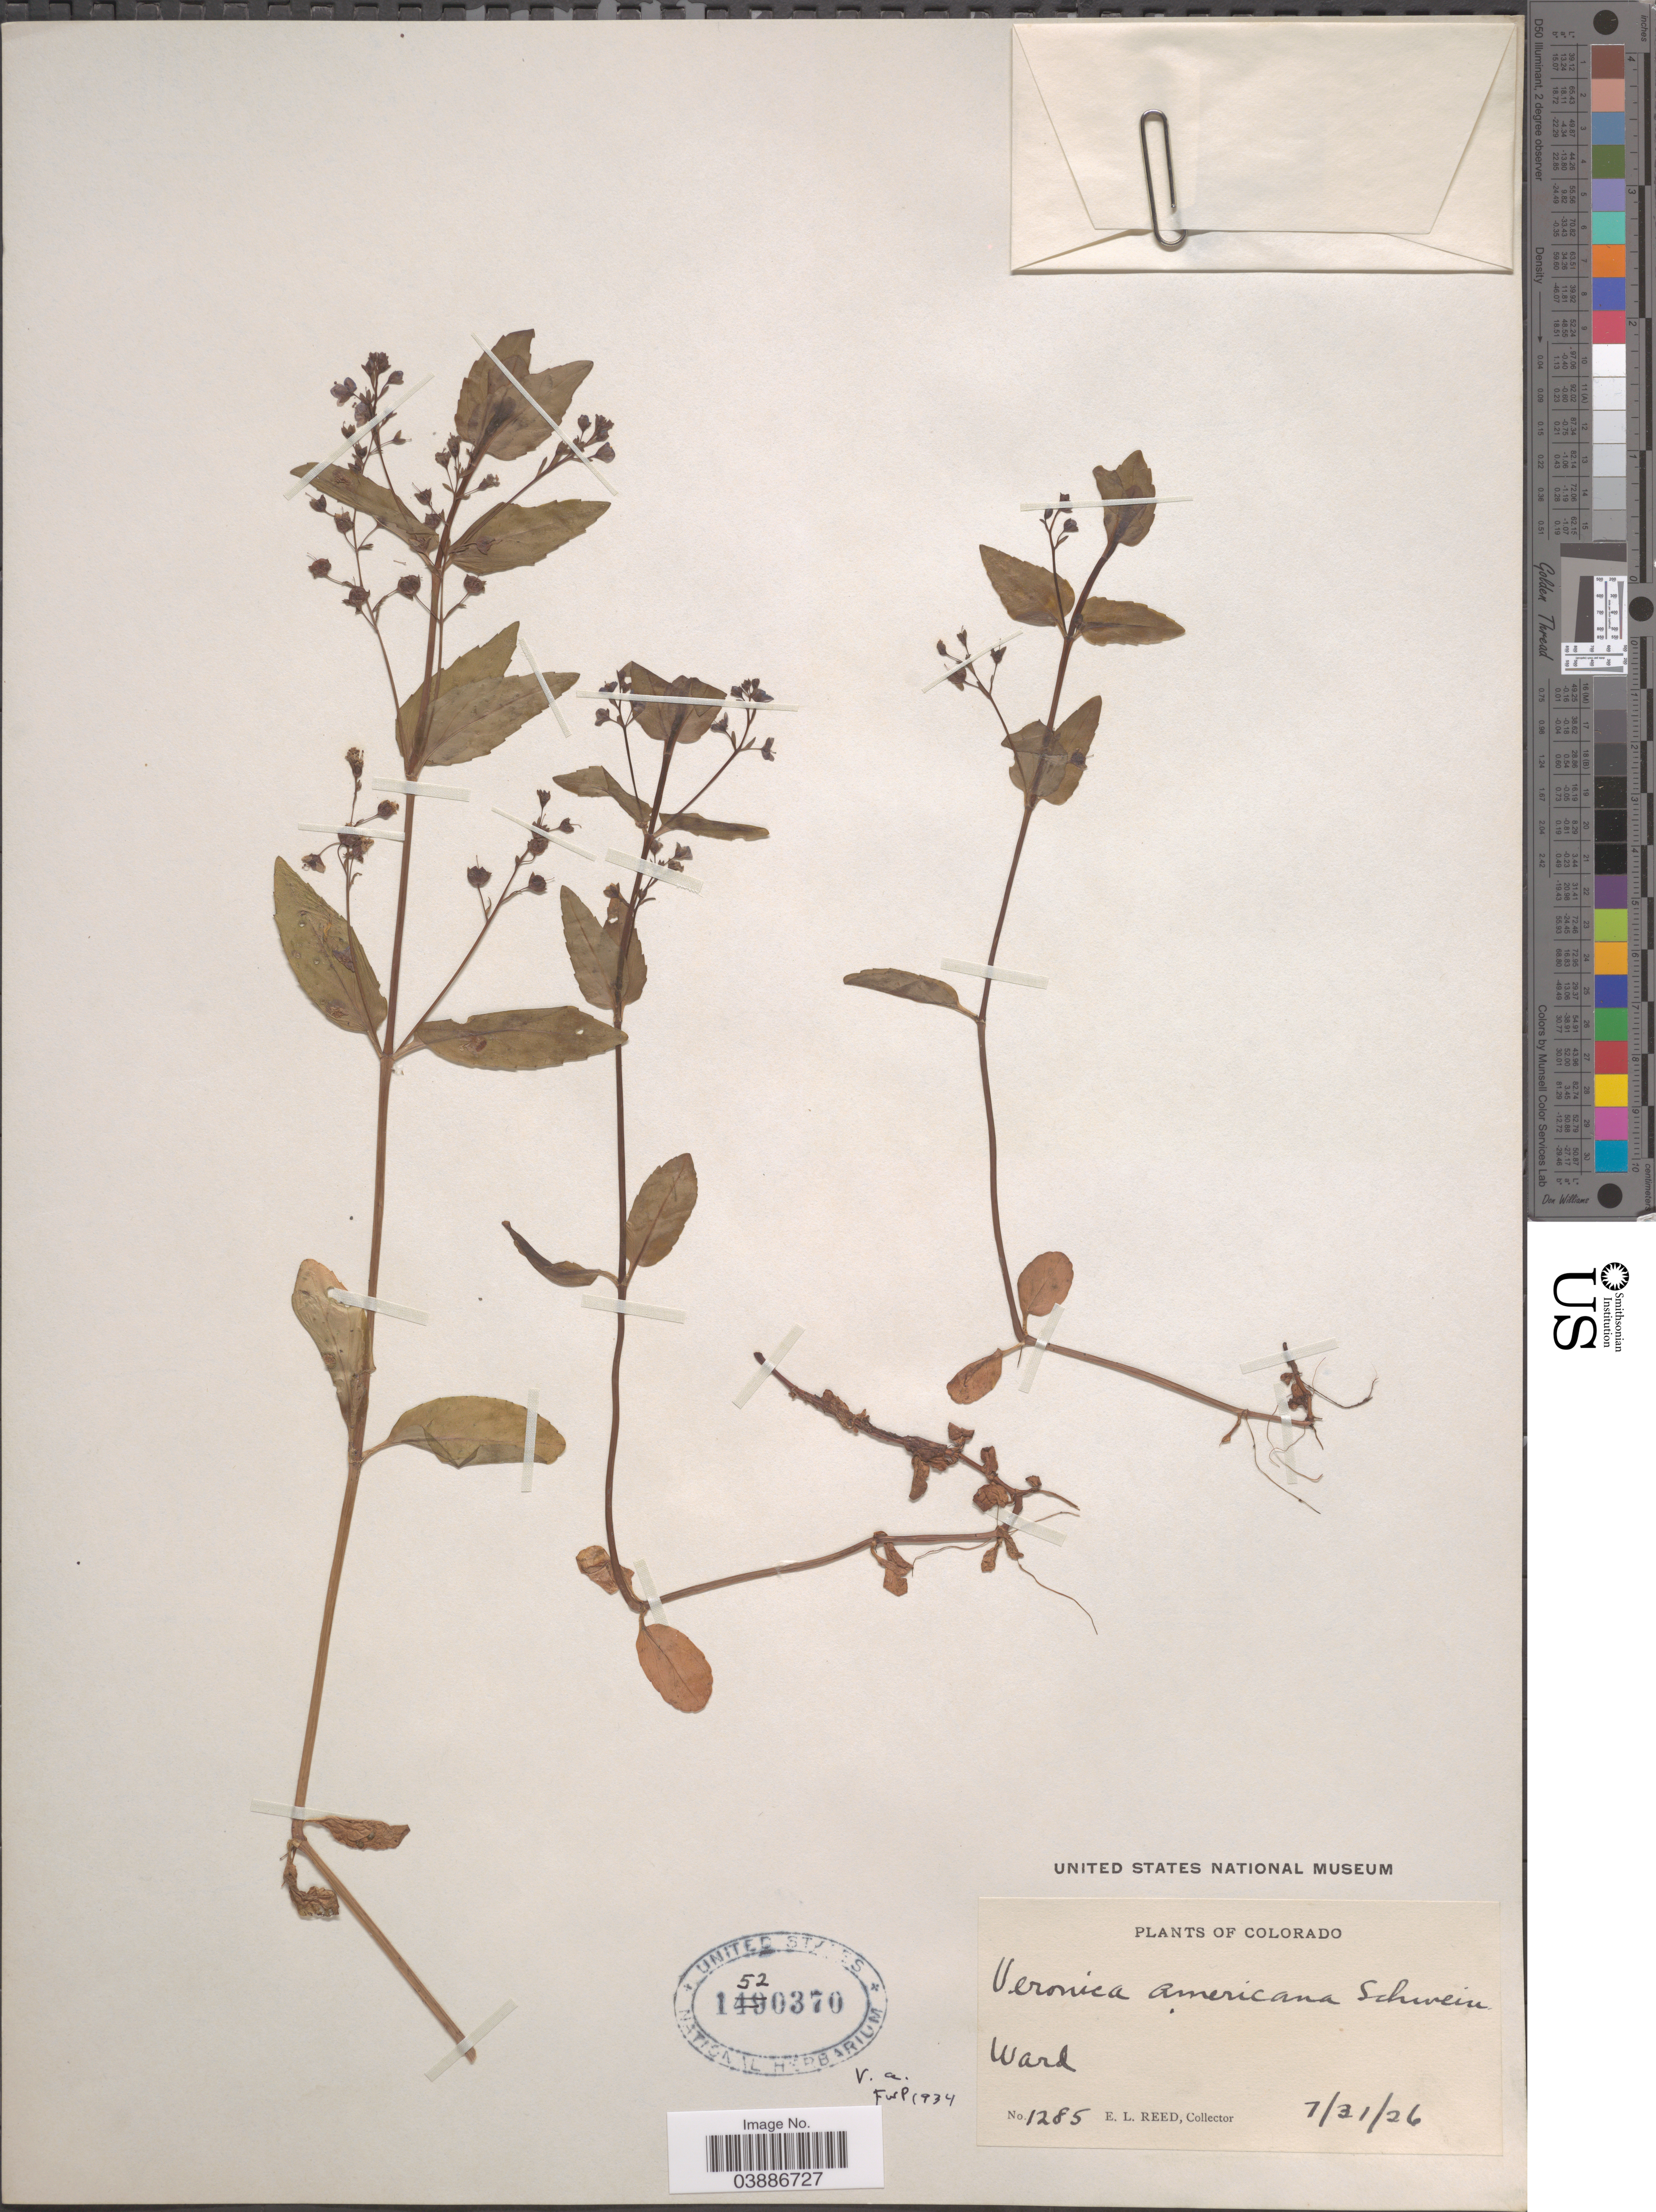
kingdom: Plantae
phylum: Tracheophyta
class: Magnoliopsida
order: Lamiales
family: Plantaginaceae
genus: Veronica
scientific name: Veronica americana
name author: Schwein. ex Benth.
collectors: E. Reed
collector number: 1285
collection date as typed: Transcribed d/m/y: 31/7/26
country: United States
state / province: Colorado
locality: Ward.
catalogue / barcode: US 1520370